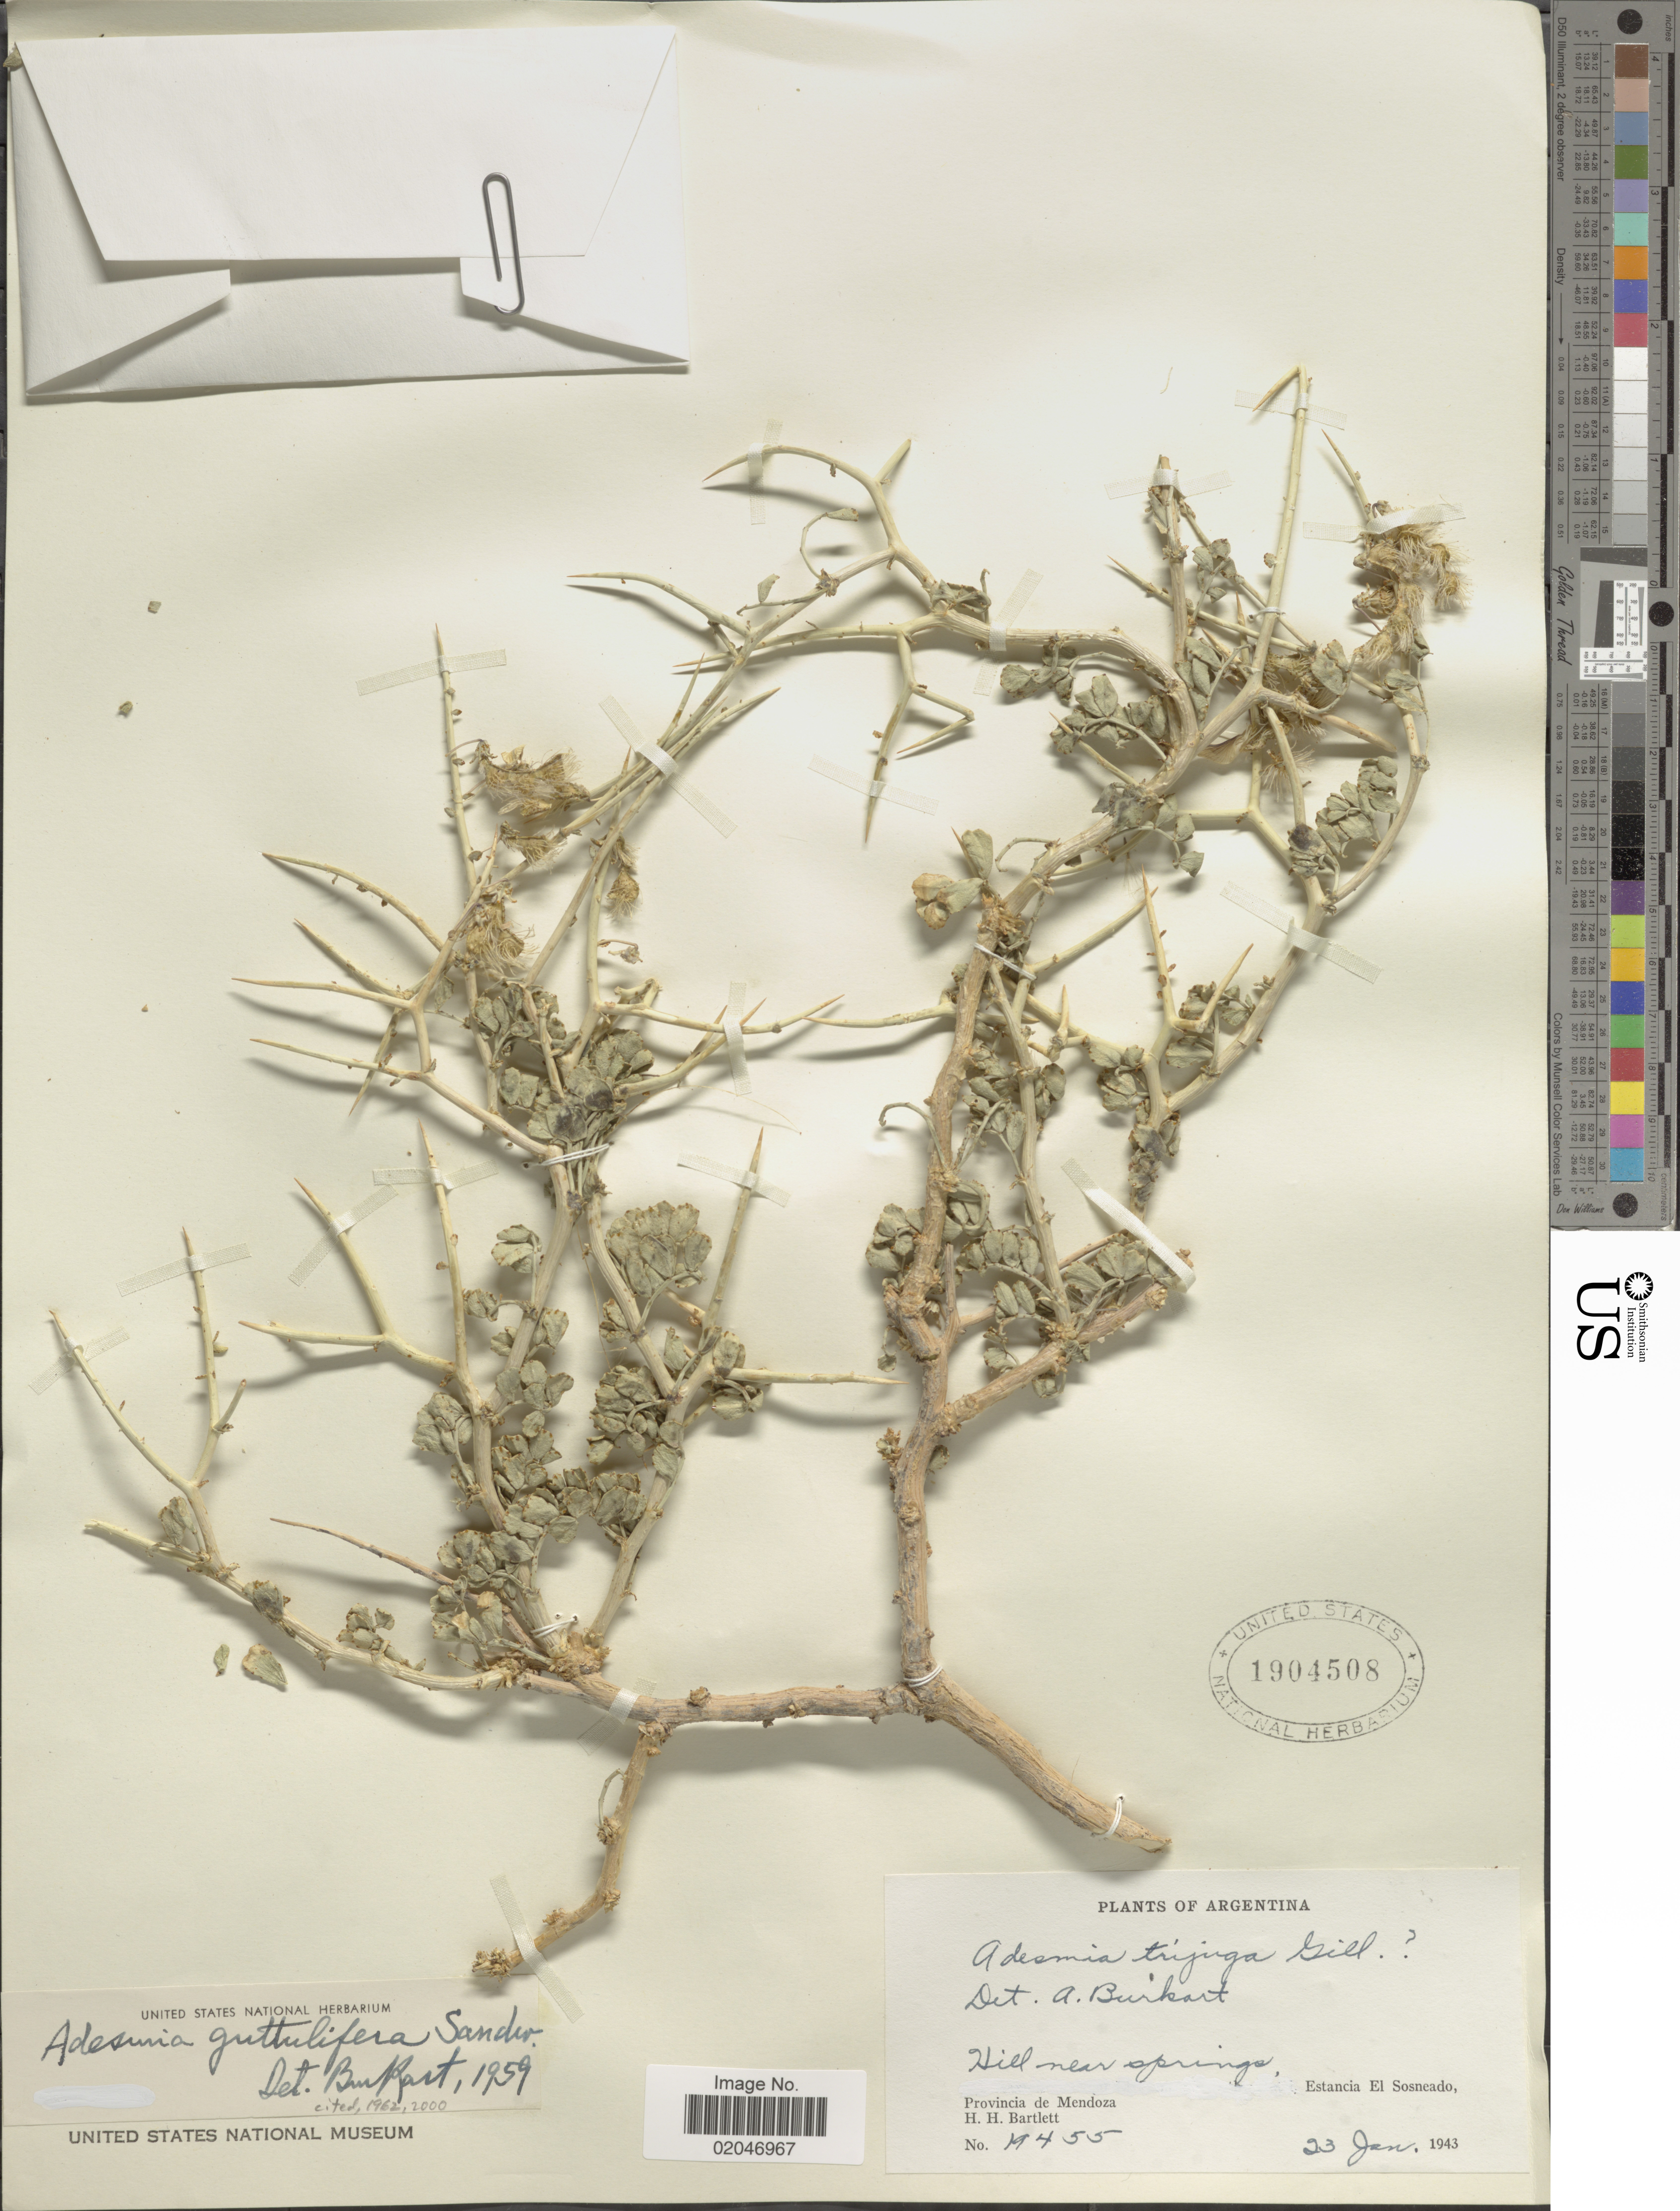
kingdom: Plantae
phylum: Tracheophyta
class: Magnoliopsida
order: Fabales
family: Fabaceae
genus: Adesmia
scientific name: Adesmia guttulifera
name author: Sandwith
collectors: H. H. Bartlett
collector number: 4455*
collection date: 1943-01-23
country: Argentina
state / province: Mendoza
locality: Hill near springs, Estancia El Soneado.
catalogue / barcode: US 1904508